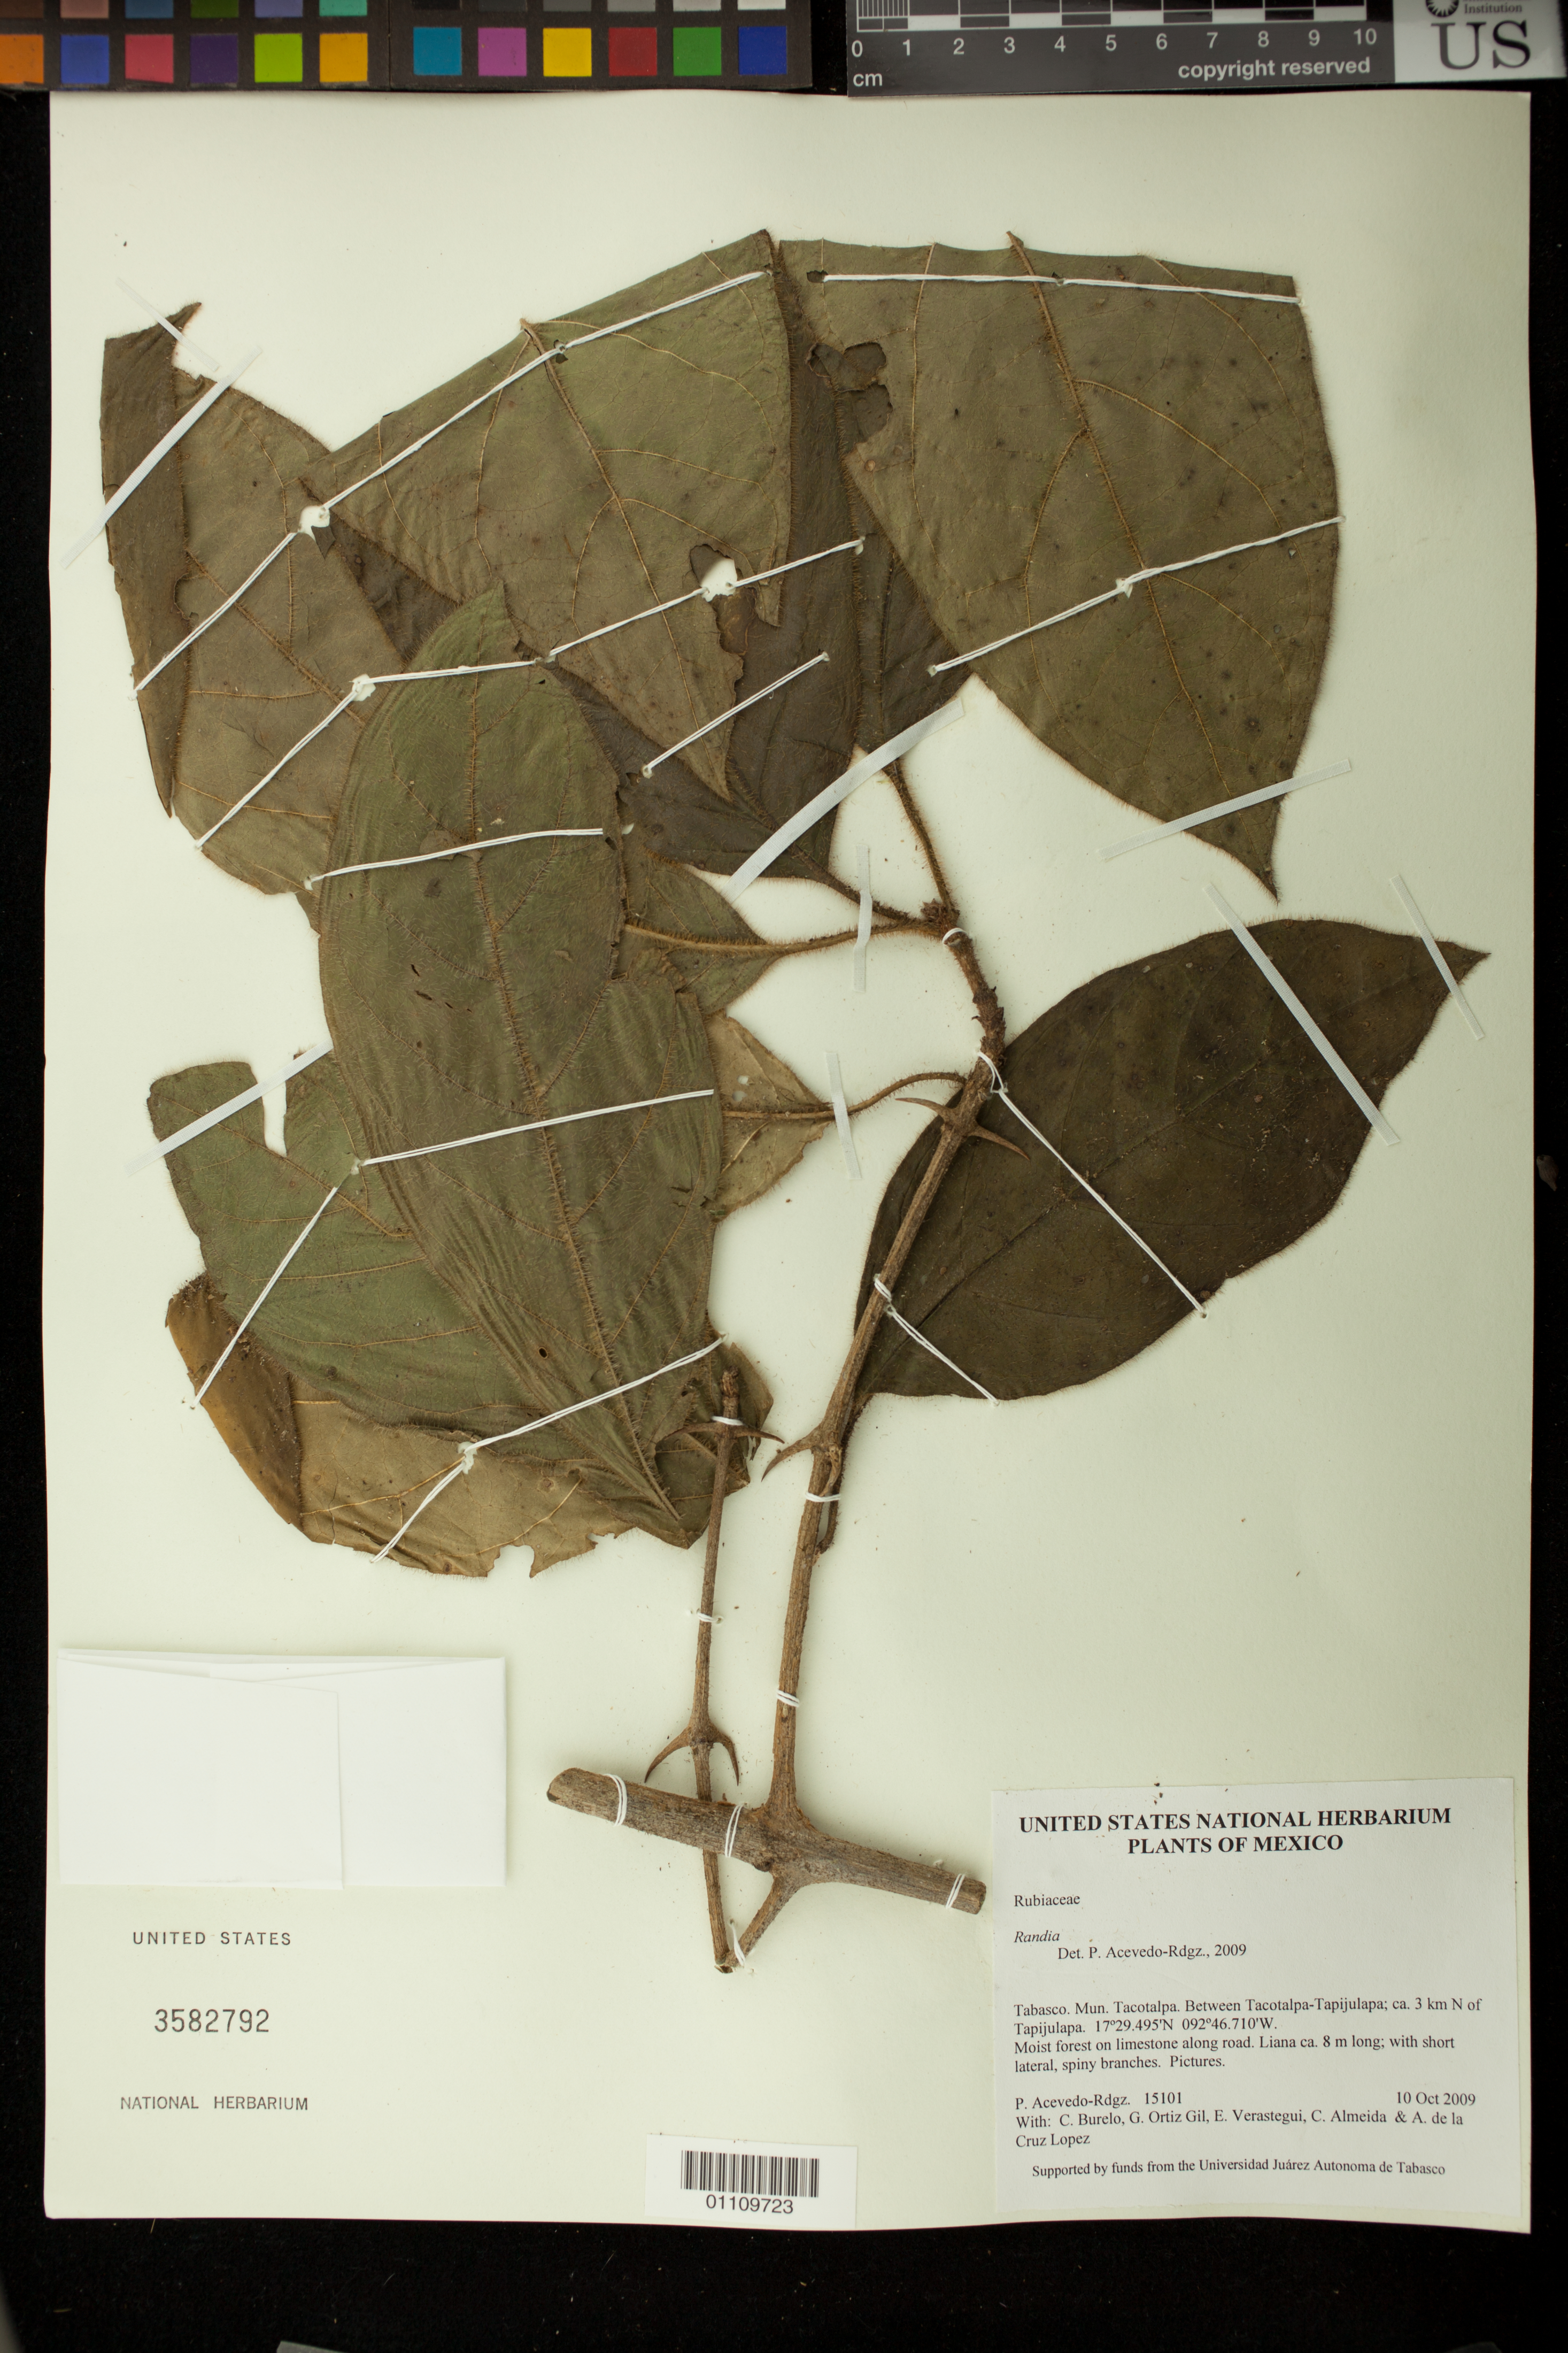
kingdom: Plantae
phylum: Tracheophyta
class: Magnoliopsida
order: Gentianales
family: Rubiaceae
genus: Randia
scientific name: Randia retroflexa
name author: Lorence & M. Nee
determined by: Strong, M. T., (US), Smithsonian Institution - National Museum of Natural History (UNITED STATES)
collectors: P. Acevedo-Rodr., C. Burelo, G. Ortiz, E. Verastegui, C. Almeida & A. de la Cruz Lopez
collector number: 15101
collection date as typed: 10 Oct 2009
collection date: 2009-10-10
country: Mexico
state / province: Tabasco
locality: Mun. Tacotalpa. Between Tacotalpa-Tapijulapa; ca. 3 km N of Tapijulapa.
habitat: Moist forest on limestone along road.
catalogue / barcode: US 3582792